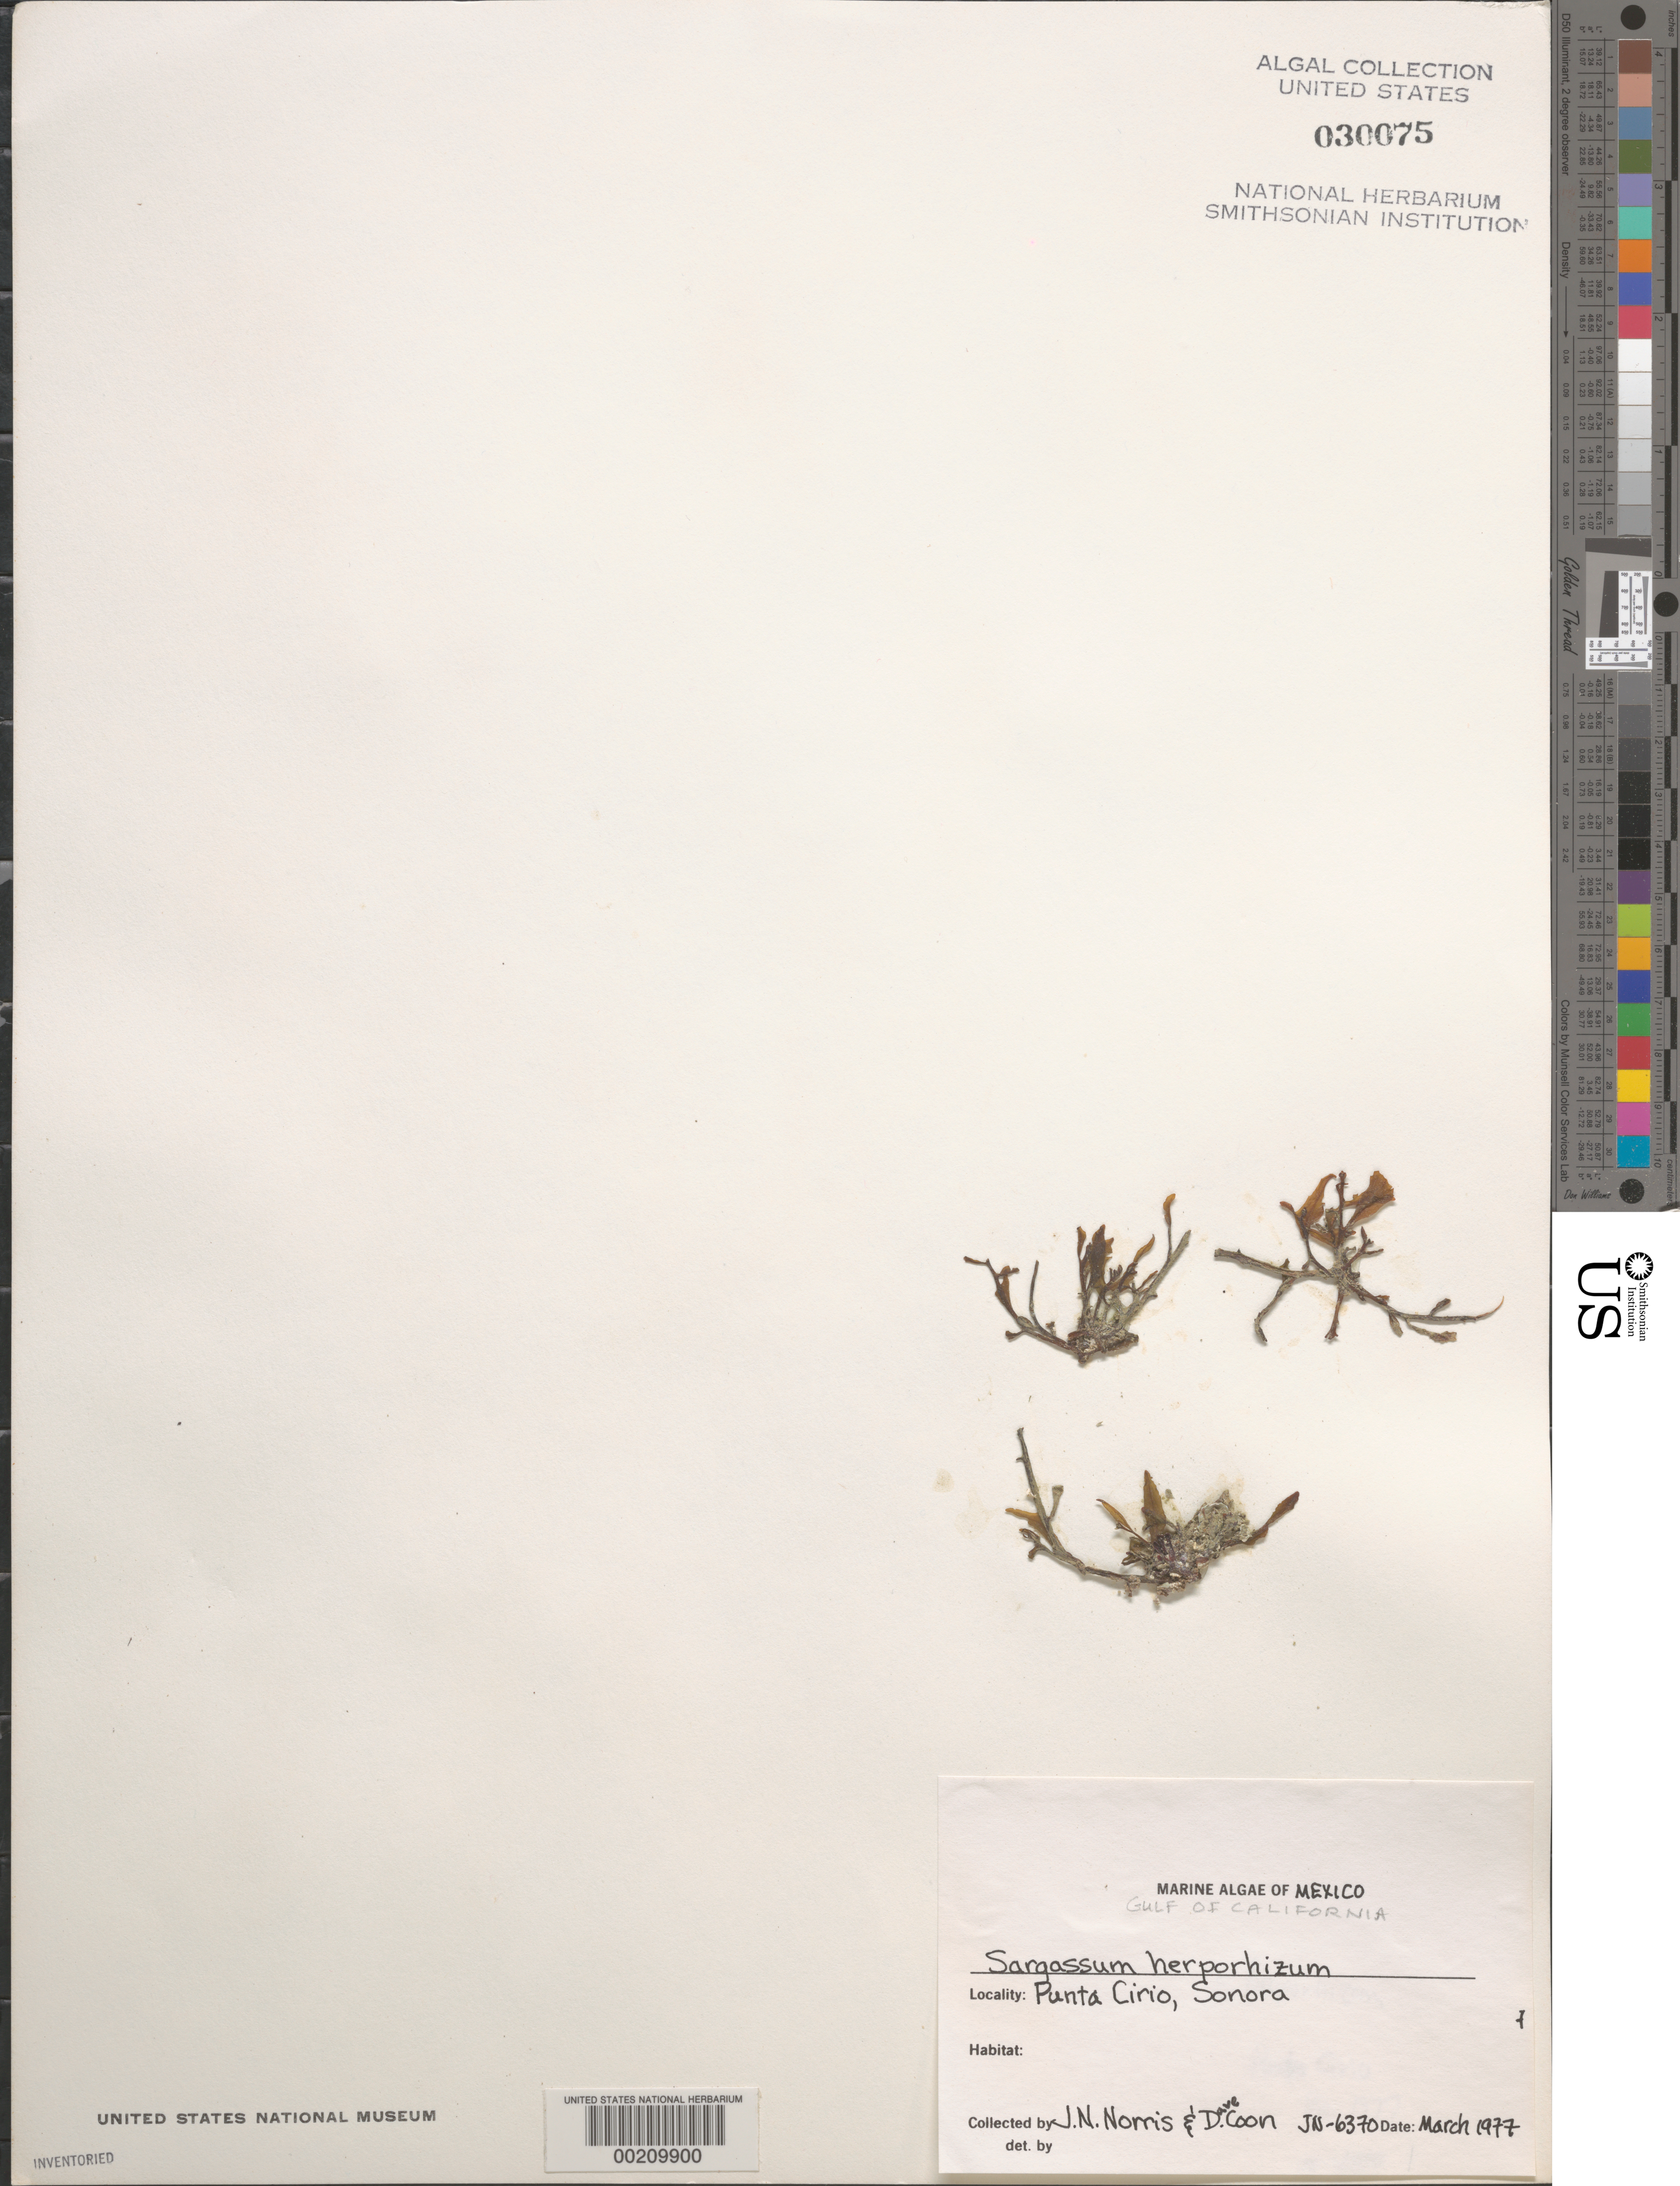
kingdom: Chromista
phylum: Ochrophyta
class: Phaeophyceae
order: Fucales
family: Sargassaceae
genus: Sargassum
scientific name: Sargassum herporhizum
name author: Setch. & N.L. Gardner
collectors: J. N. Norris & J. Coon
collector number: JN-6370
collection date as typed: Mar 1977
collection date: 1977-03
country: Mexico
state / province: Sonora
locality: Punta Cirio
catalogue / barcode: US 30075